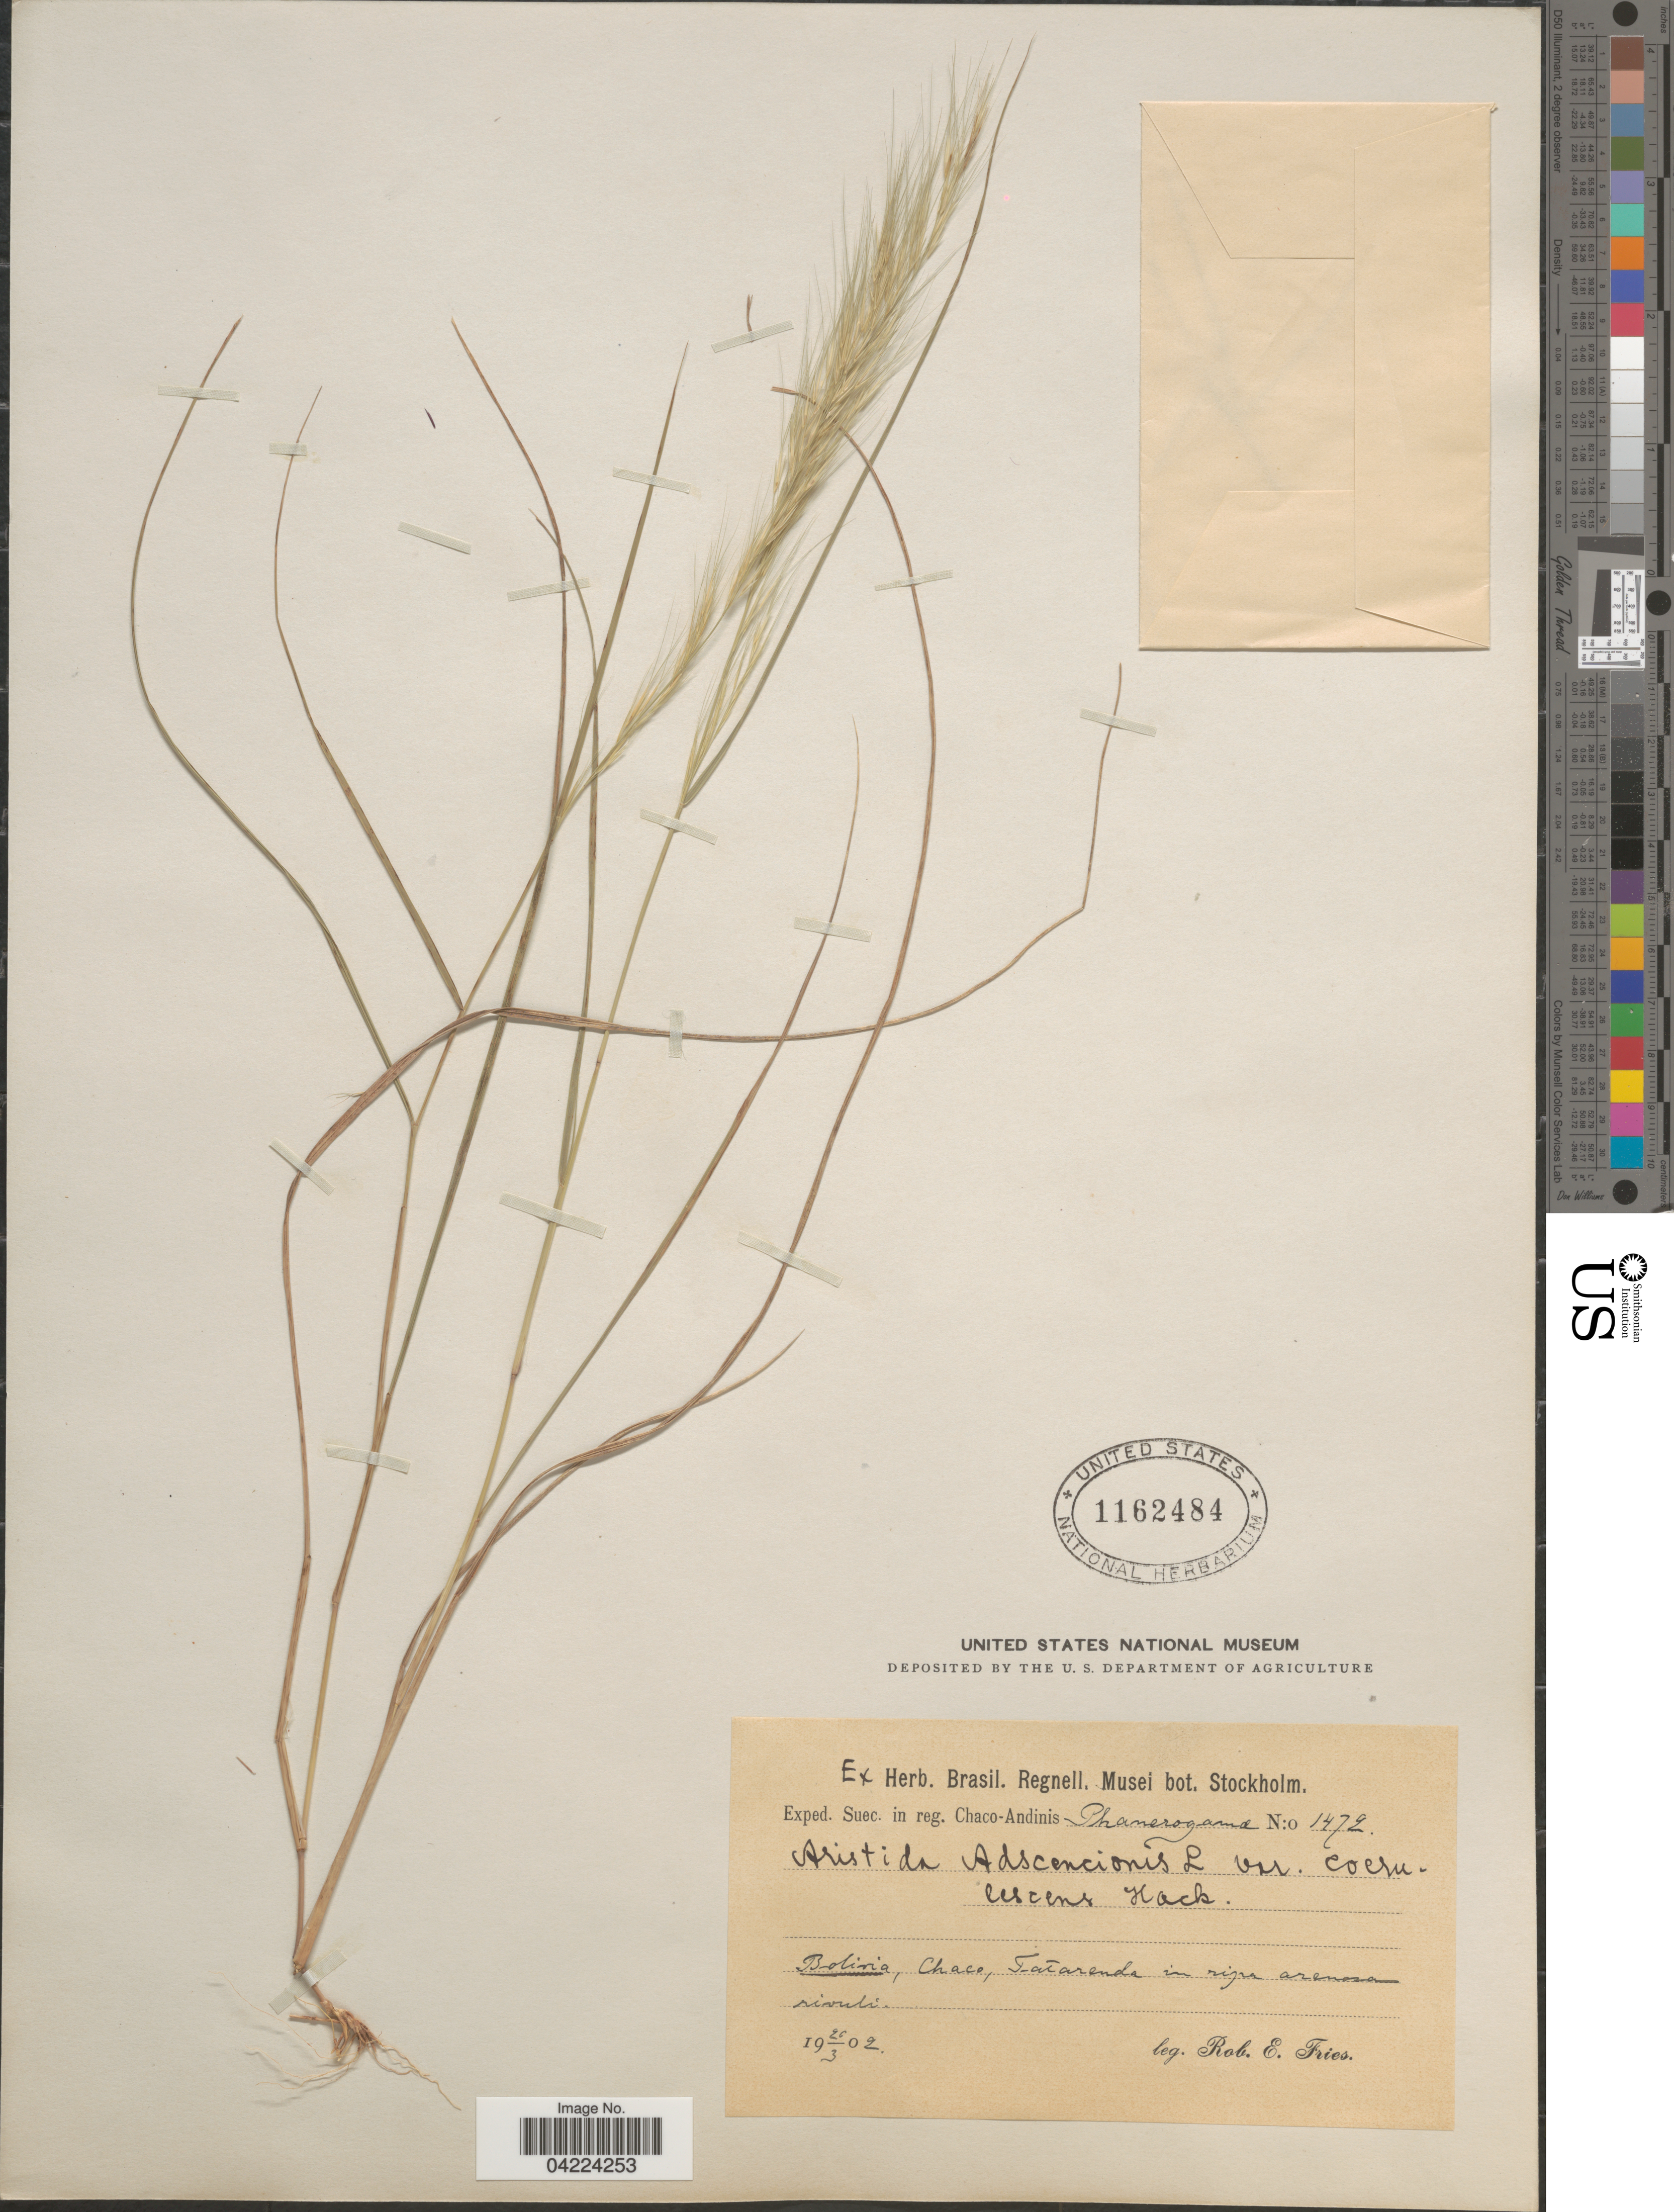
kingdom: Plantae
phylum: Tracheophyta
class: Liliopsida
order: Poales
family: Poaceae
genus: Aristida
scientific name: Aristida adscensionis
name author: L.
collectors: R. E. Fries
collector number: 1472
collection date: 1902-03-26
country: Bolivia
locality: Exped. Suec. in reg. Chaco-Andinis Phanerogama. Chaco, Tacarenda in ripa arenosa rivuli.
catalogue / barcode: US 1162484